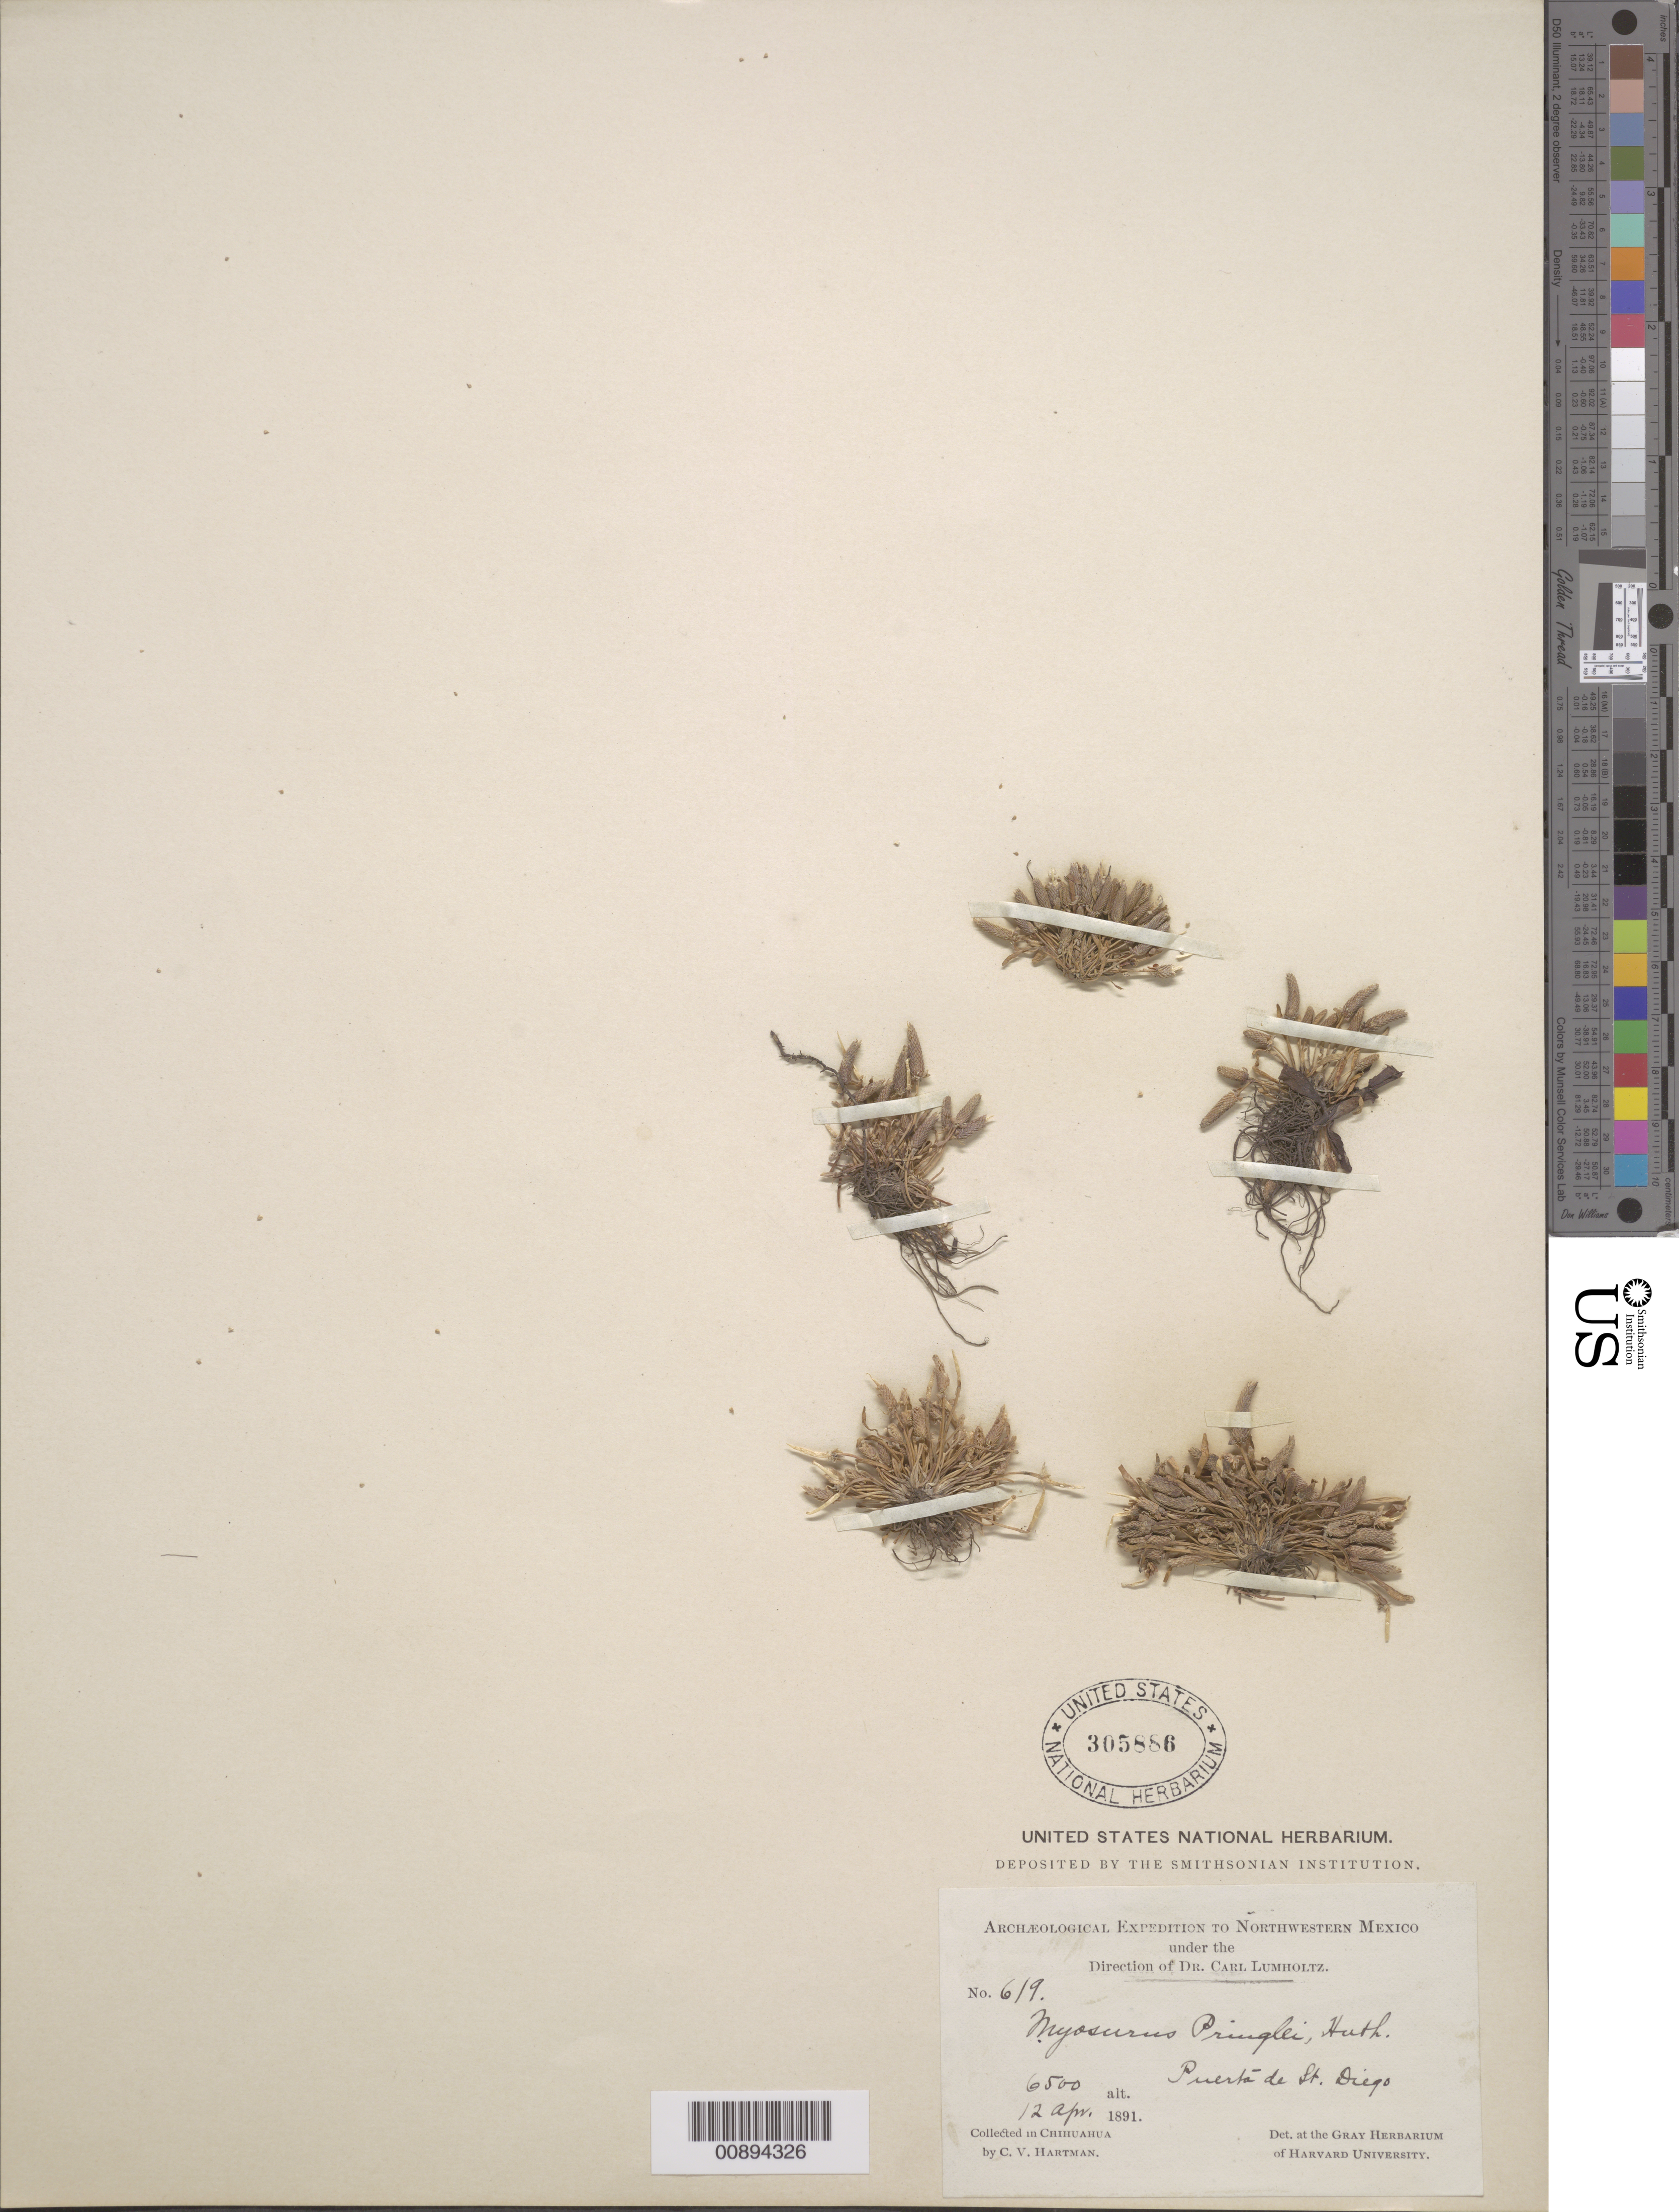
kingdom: Plantae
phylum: Tracheophyta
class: Magnoliopsida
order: Ranunculales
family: Ranunculaceae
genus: Myosurus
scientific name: Myosurus pringlei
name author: Huth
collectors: C. V. Hartman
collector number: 619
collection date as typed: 12 Apr 1891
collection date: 1891-04-12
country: Mexico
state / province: Chihuahua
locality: Puerta de St. Diego, Chihuahua.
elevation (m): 1981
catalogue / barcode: US 305886